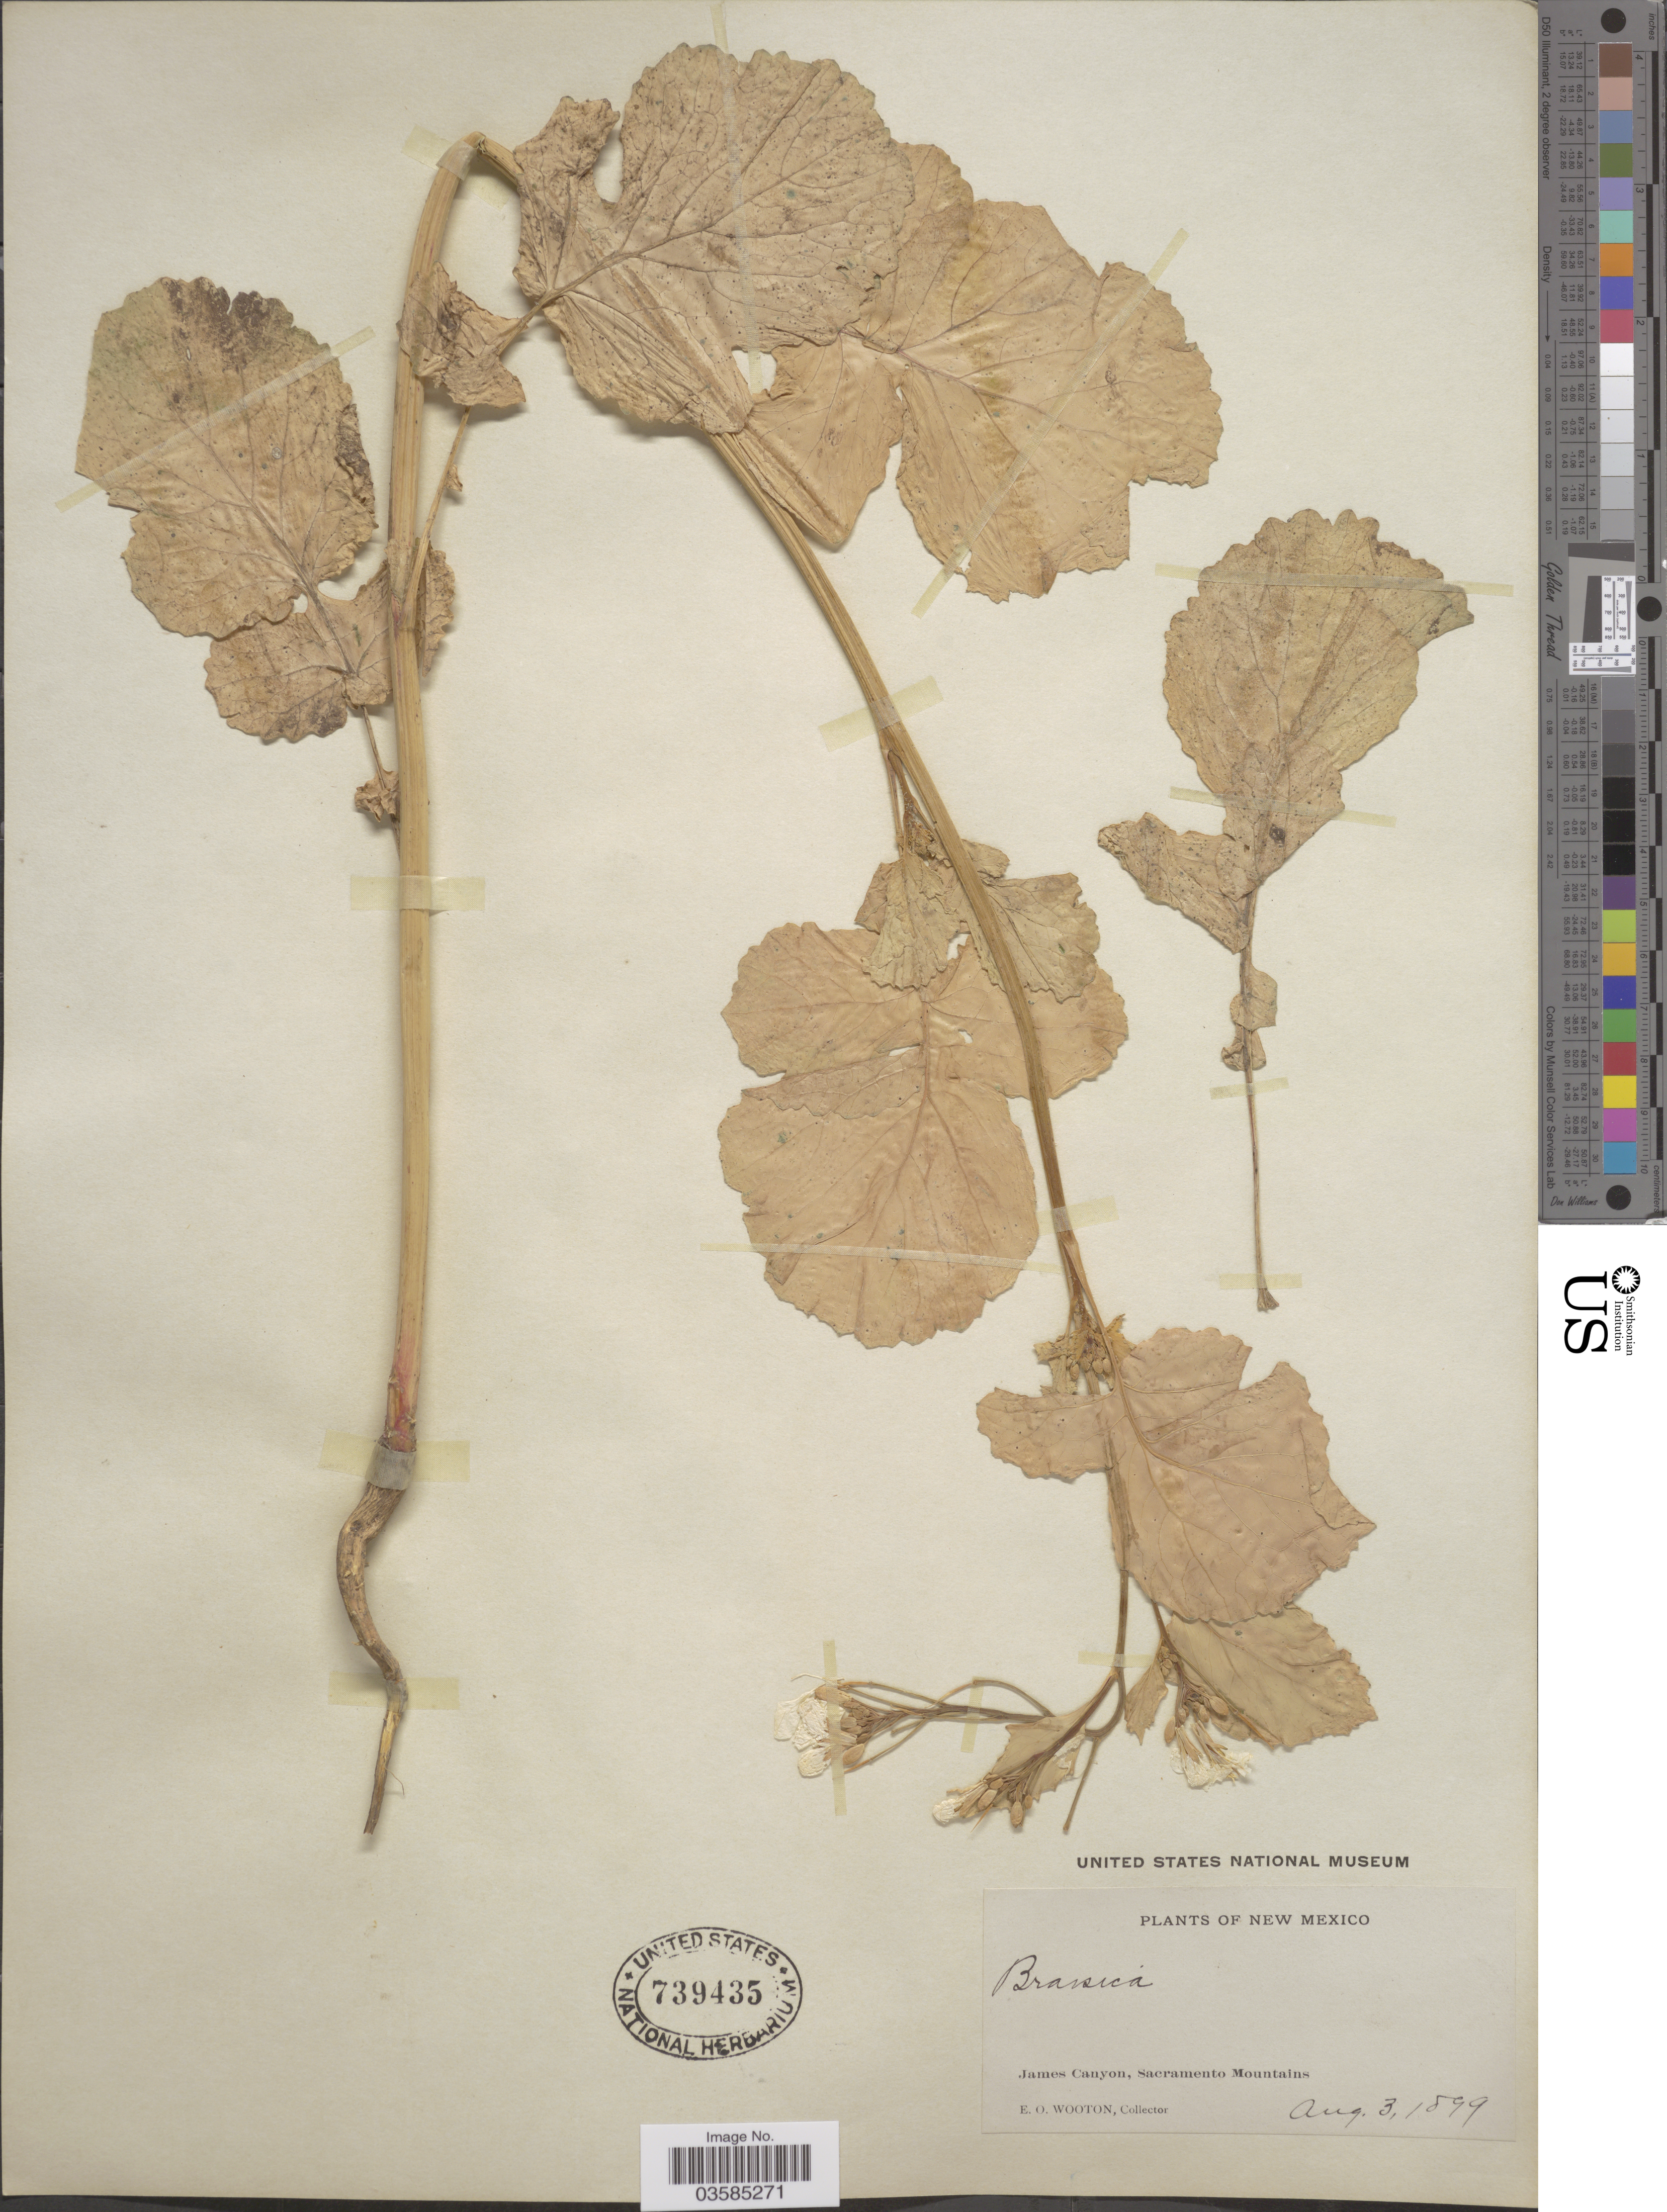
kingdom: Plantae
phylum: Tracheophyta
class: Magnoliopsida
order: Brassicales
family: Brassicaceae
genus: Brassica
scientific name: Brassica sp.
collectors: E. O. Wooton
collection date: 1899-08-03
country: United States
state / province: New Mexico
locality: James Canyon, Sacramento Mountains.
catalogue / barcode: US 739435